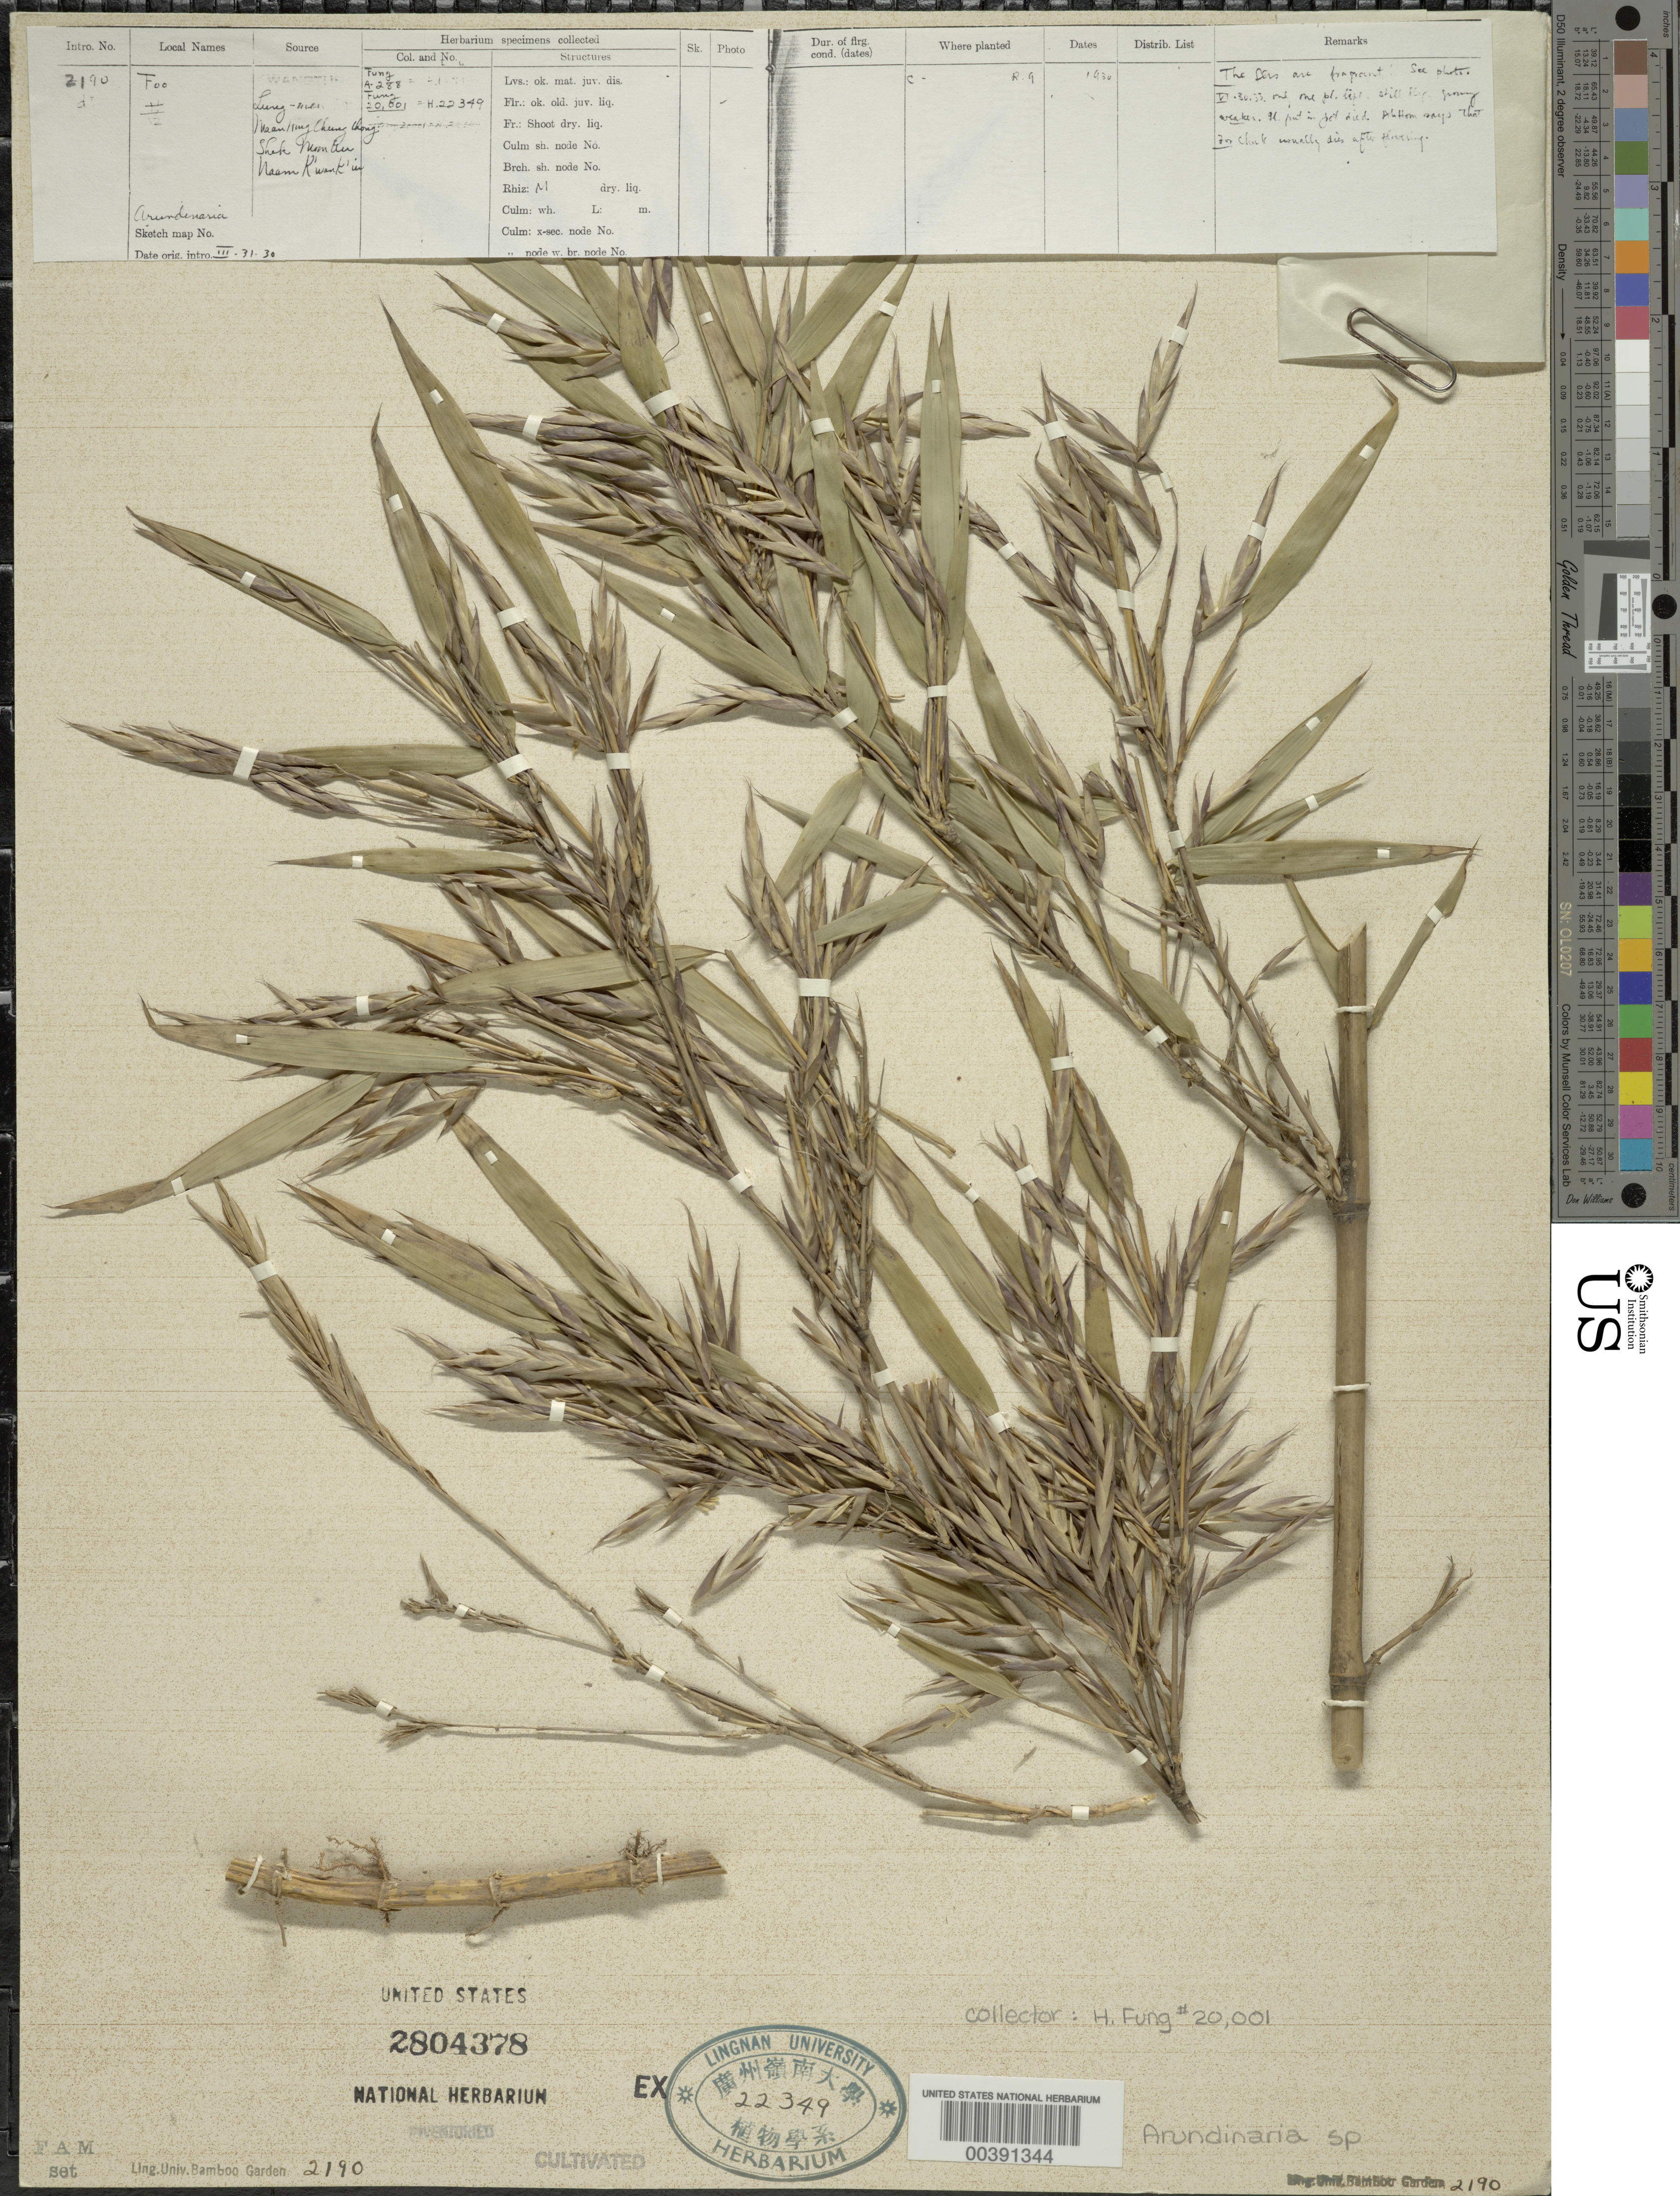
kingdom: Plantae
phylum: Tracheophyta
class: Liliopsida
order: Poales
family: Poaceae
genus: Arundinaria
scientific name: Arundinaria sp.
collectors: H. L. Fung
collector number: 20001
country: China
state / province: Guangdong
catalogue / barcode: US 2804378